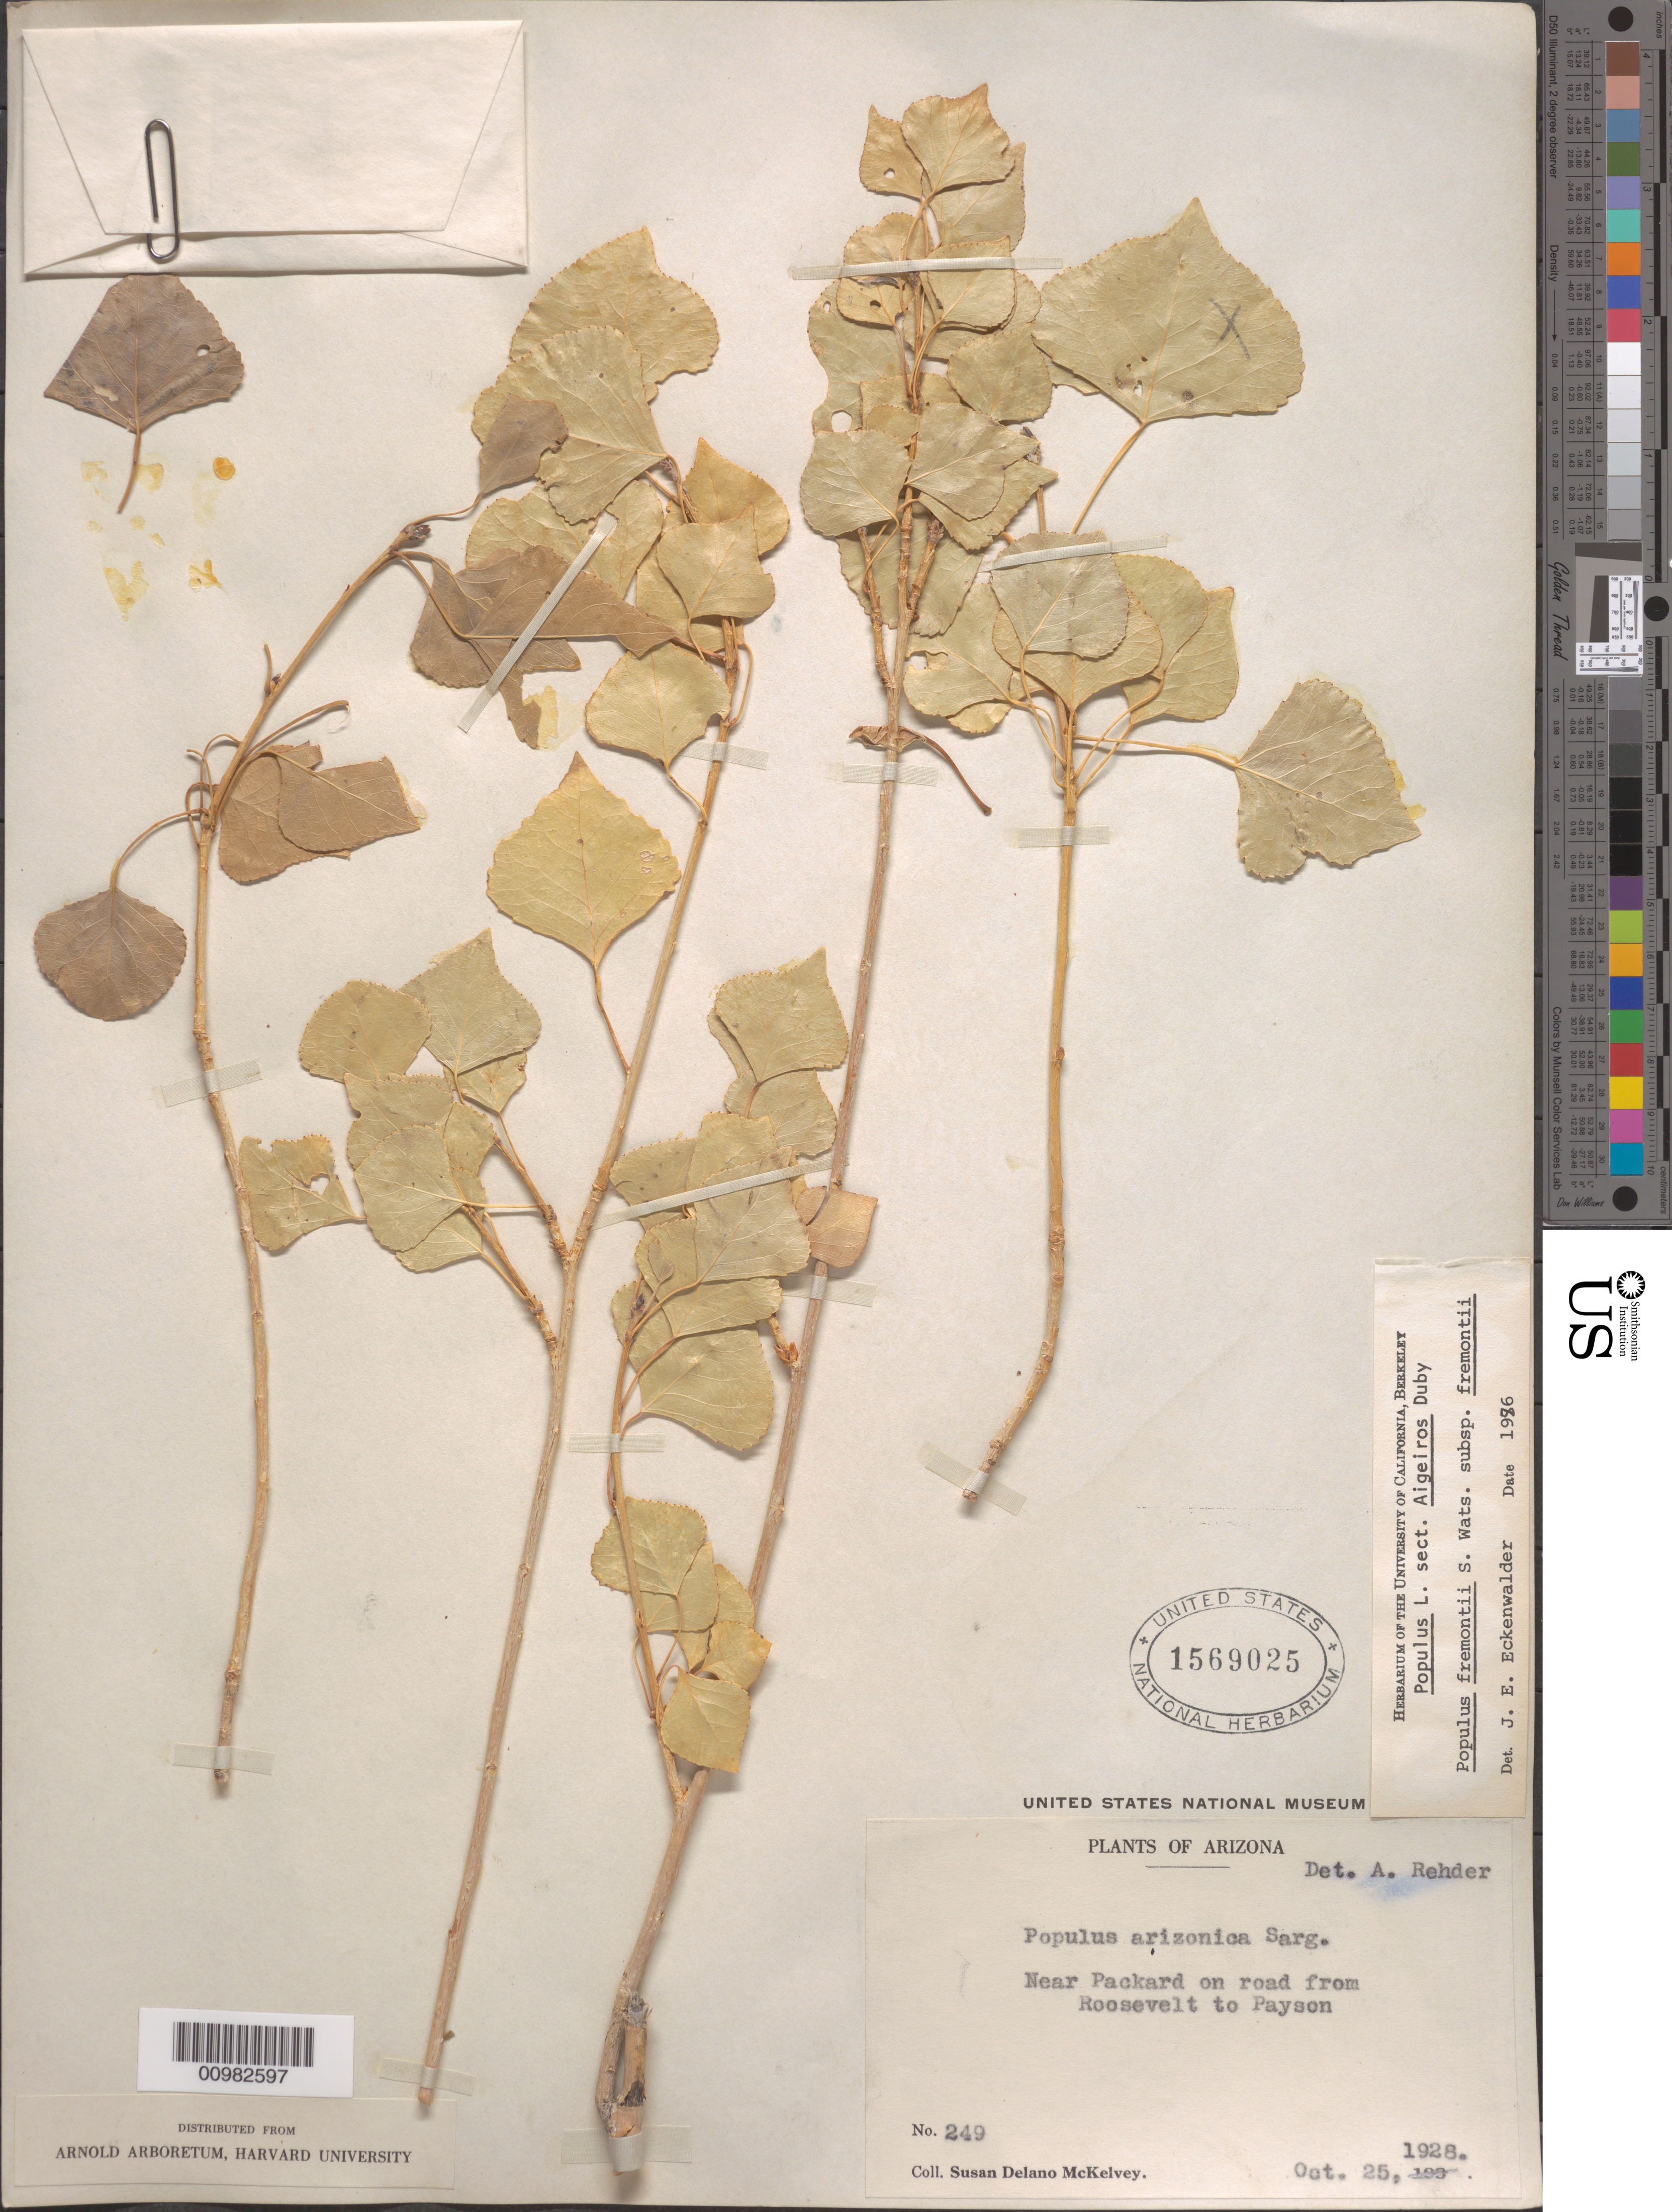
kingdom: Plantae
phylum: Tracheophyta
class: Magnoliopsida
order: Malpighiales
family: Salicaceae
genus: Populus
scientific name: Populus fremontii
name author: S. Watson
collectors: S. A. McKelvey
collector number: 249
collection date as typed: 25 Oct 1928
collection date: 1928-10-25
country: United States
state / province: Arizona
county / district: Yavapai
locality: Near Packard on road from Roosevelt to Payson.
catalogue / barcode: US 1569025